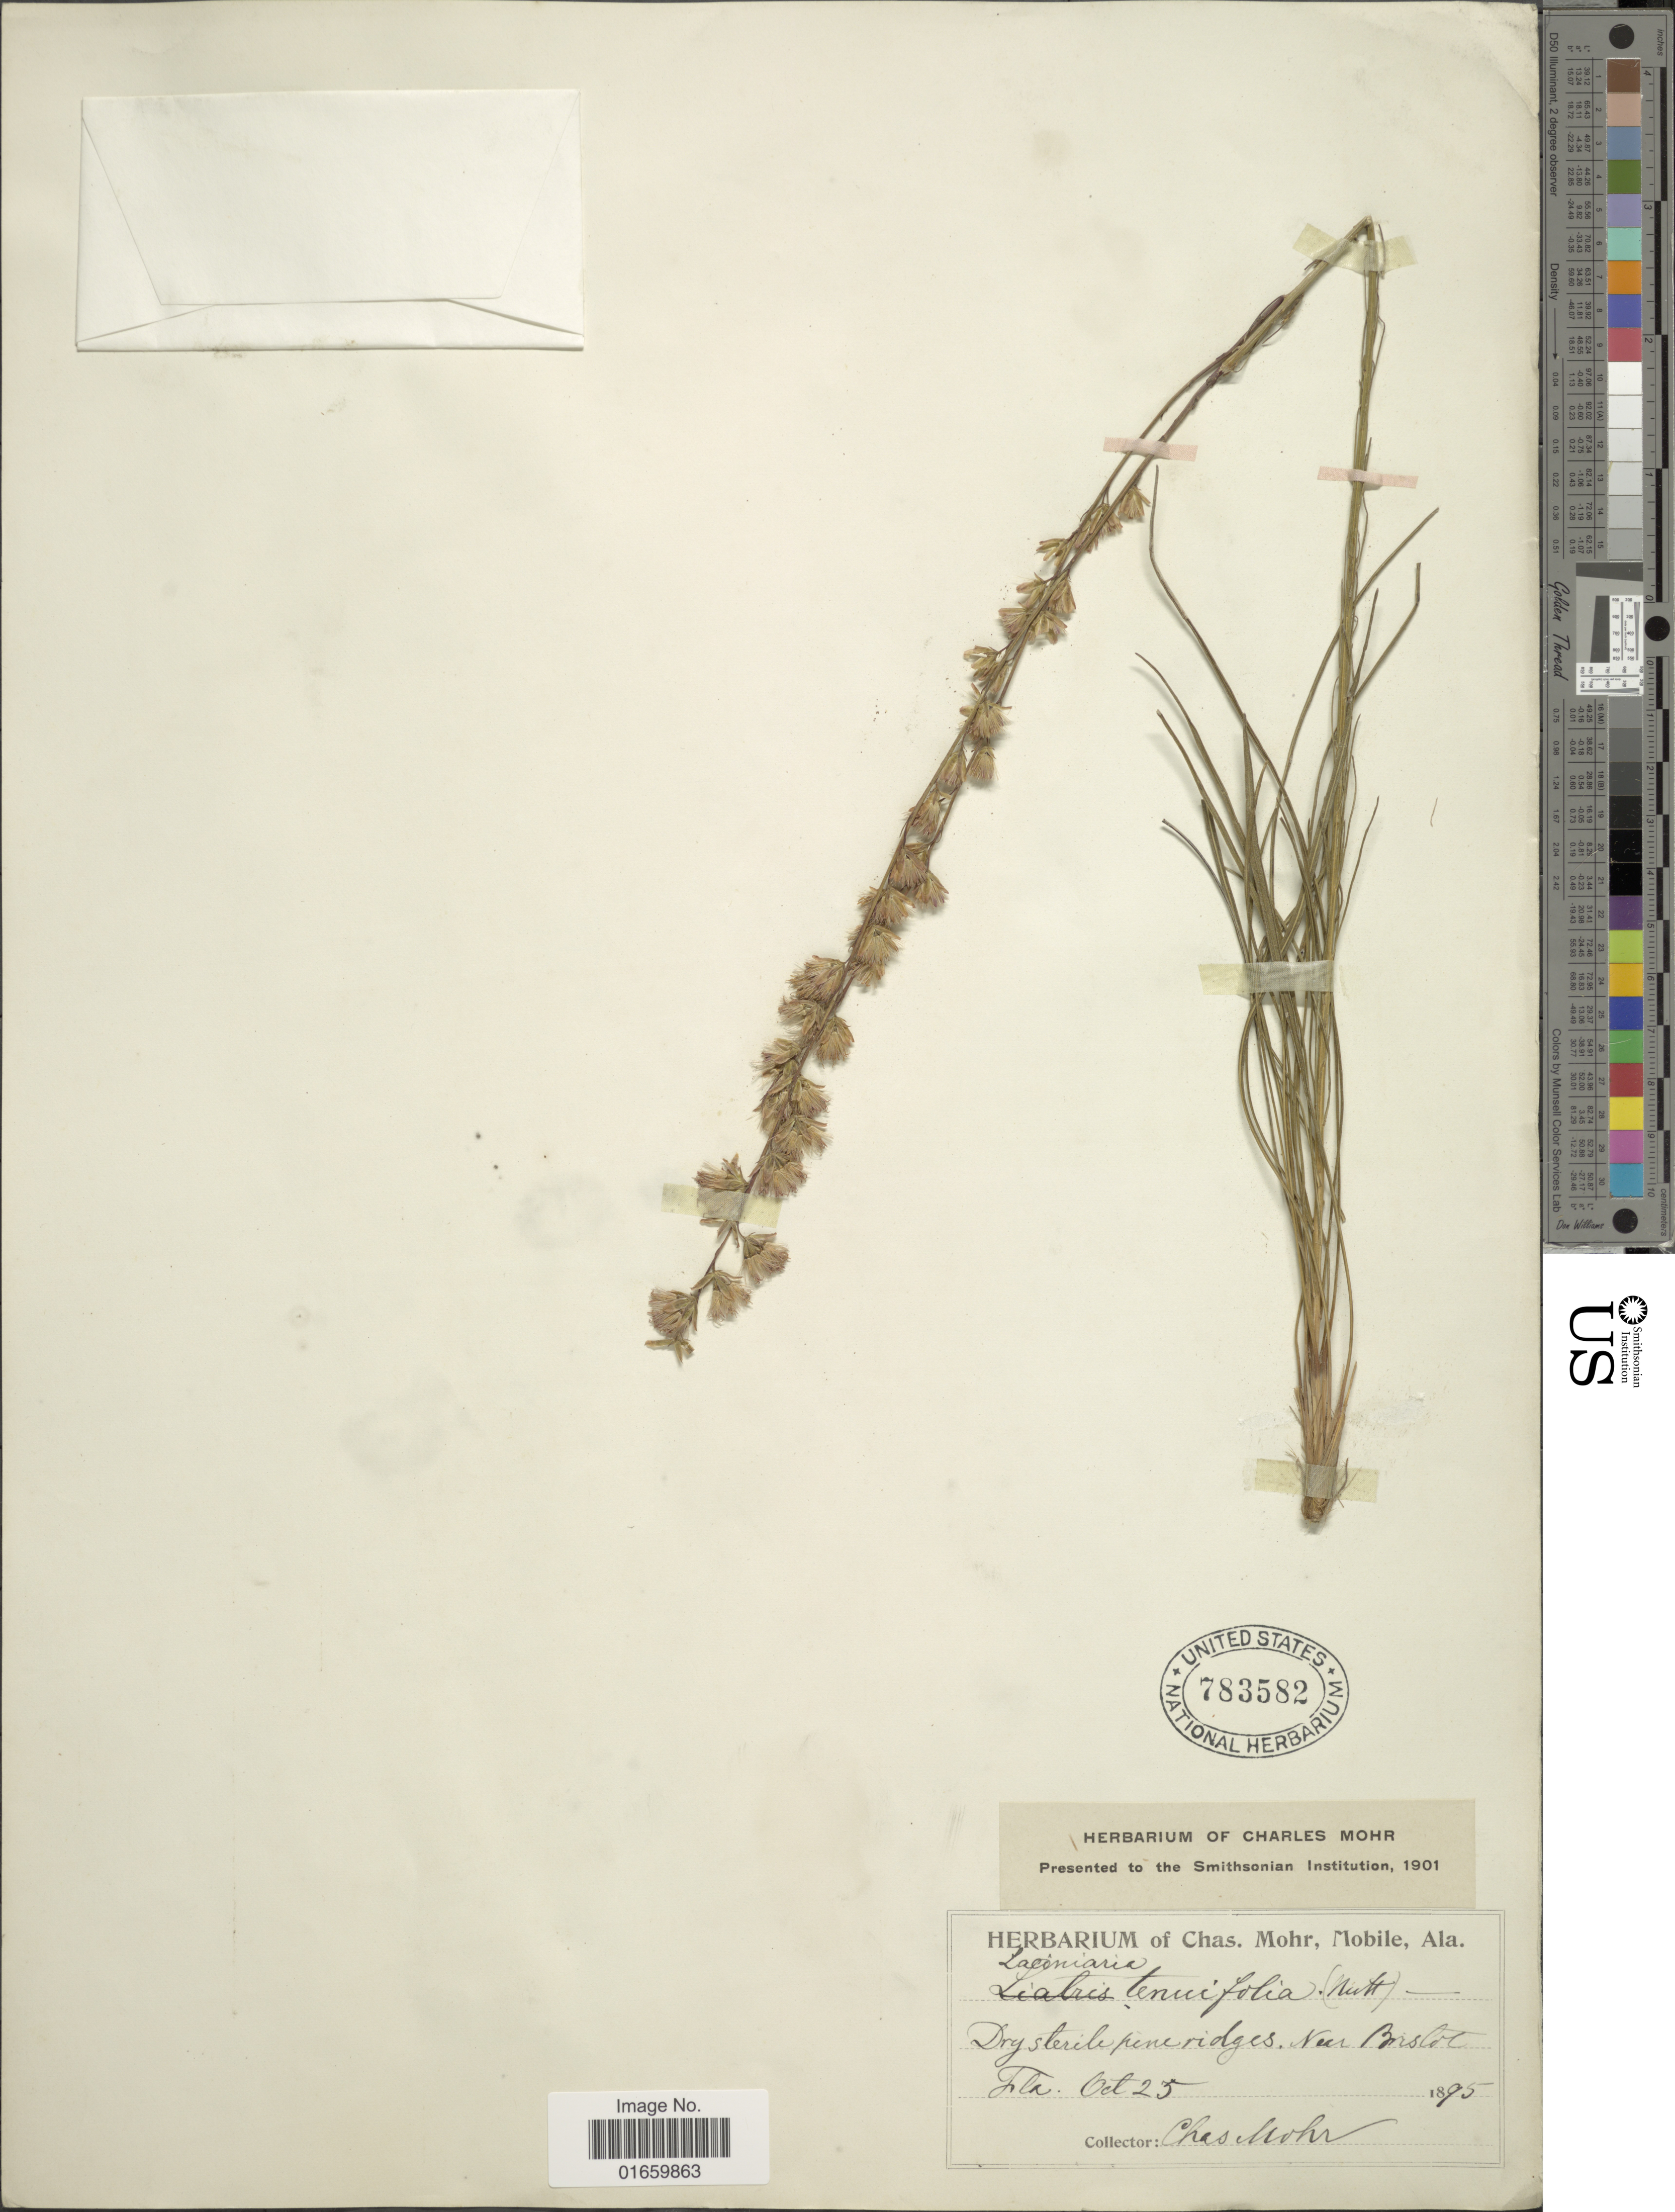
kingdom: Plantae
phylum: Tracheophyta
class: Magnoliopsida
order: Asterales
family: Asteraceae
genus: Liatris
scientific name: Liatris tenuifolia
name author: Nutt.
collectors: Mohr, C. T. (herbarium)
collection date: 1895-10-25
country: United States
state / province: Florida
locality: Near Bristol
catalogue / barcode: US 783582